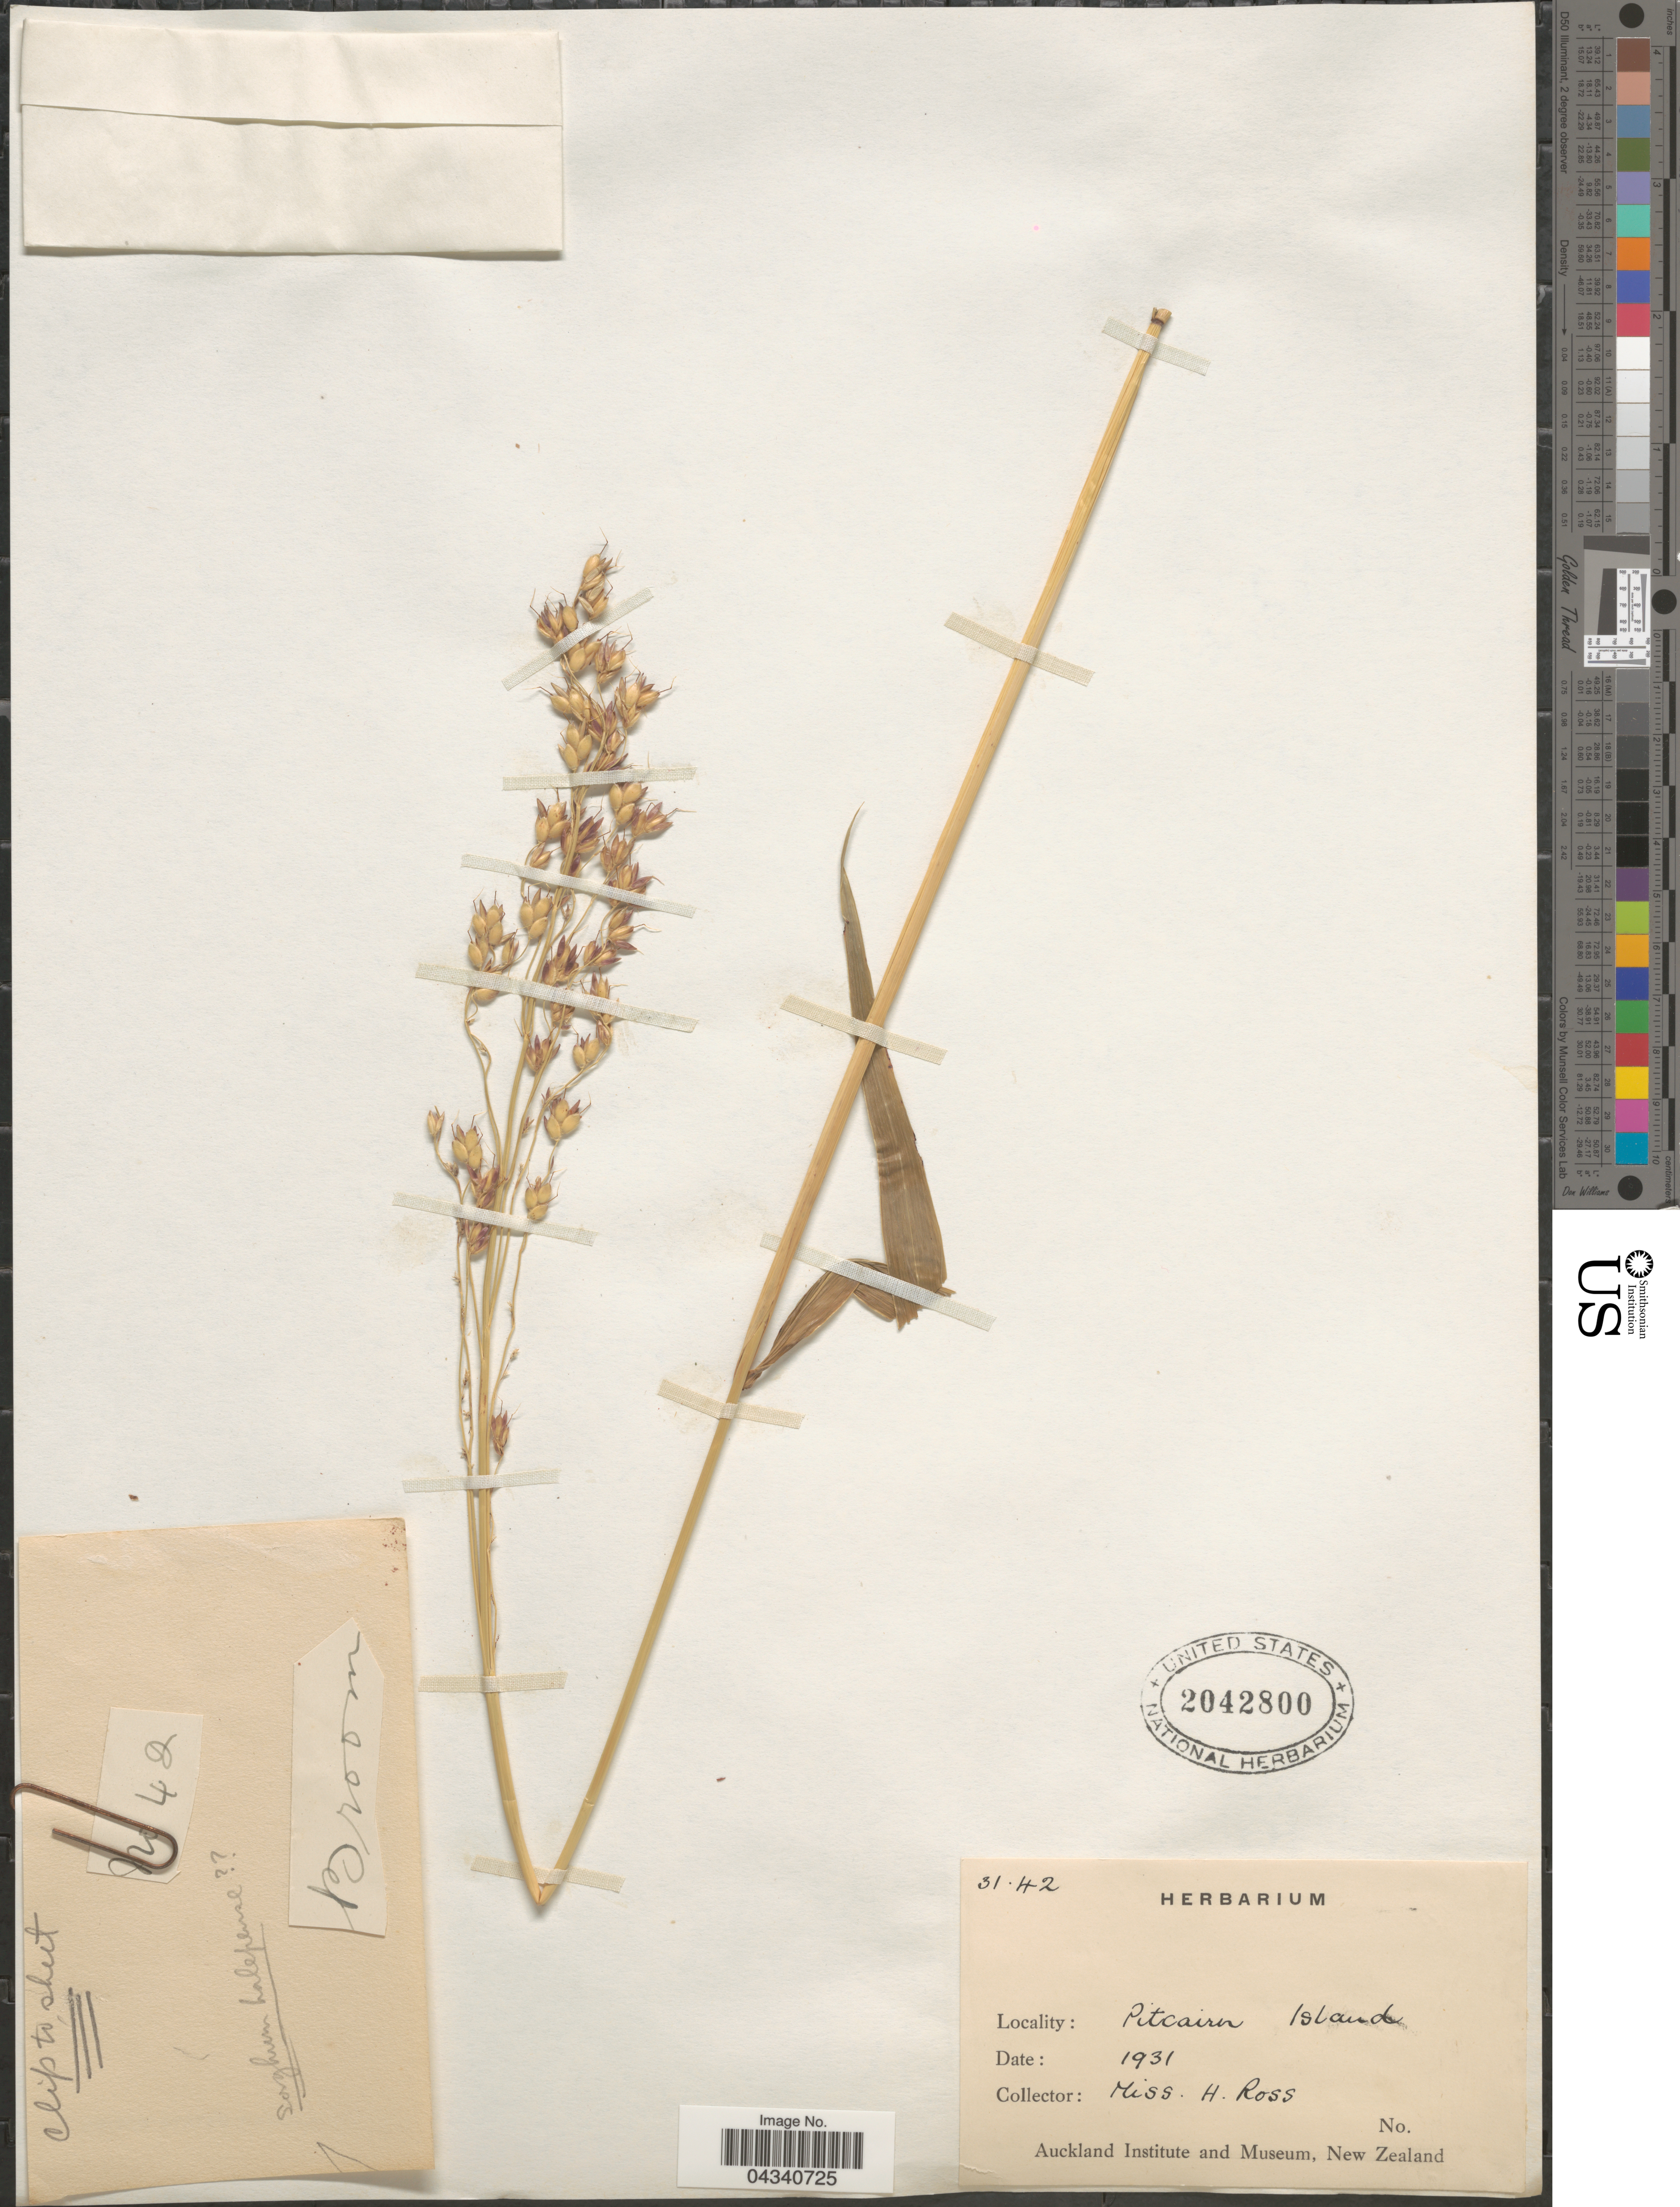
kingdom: Plantae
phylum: Tracheophyta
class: Liliopsida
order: Poales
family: Poaceae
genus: Sorghum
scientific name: Sorghum halepense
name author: (L.) Pers.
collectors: H. Ross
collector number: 3142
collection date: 1931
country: Pitcairn Islands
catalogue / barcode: US 2042800